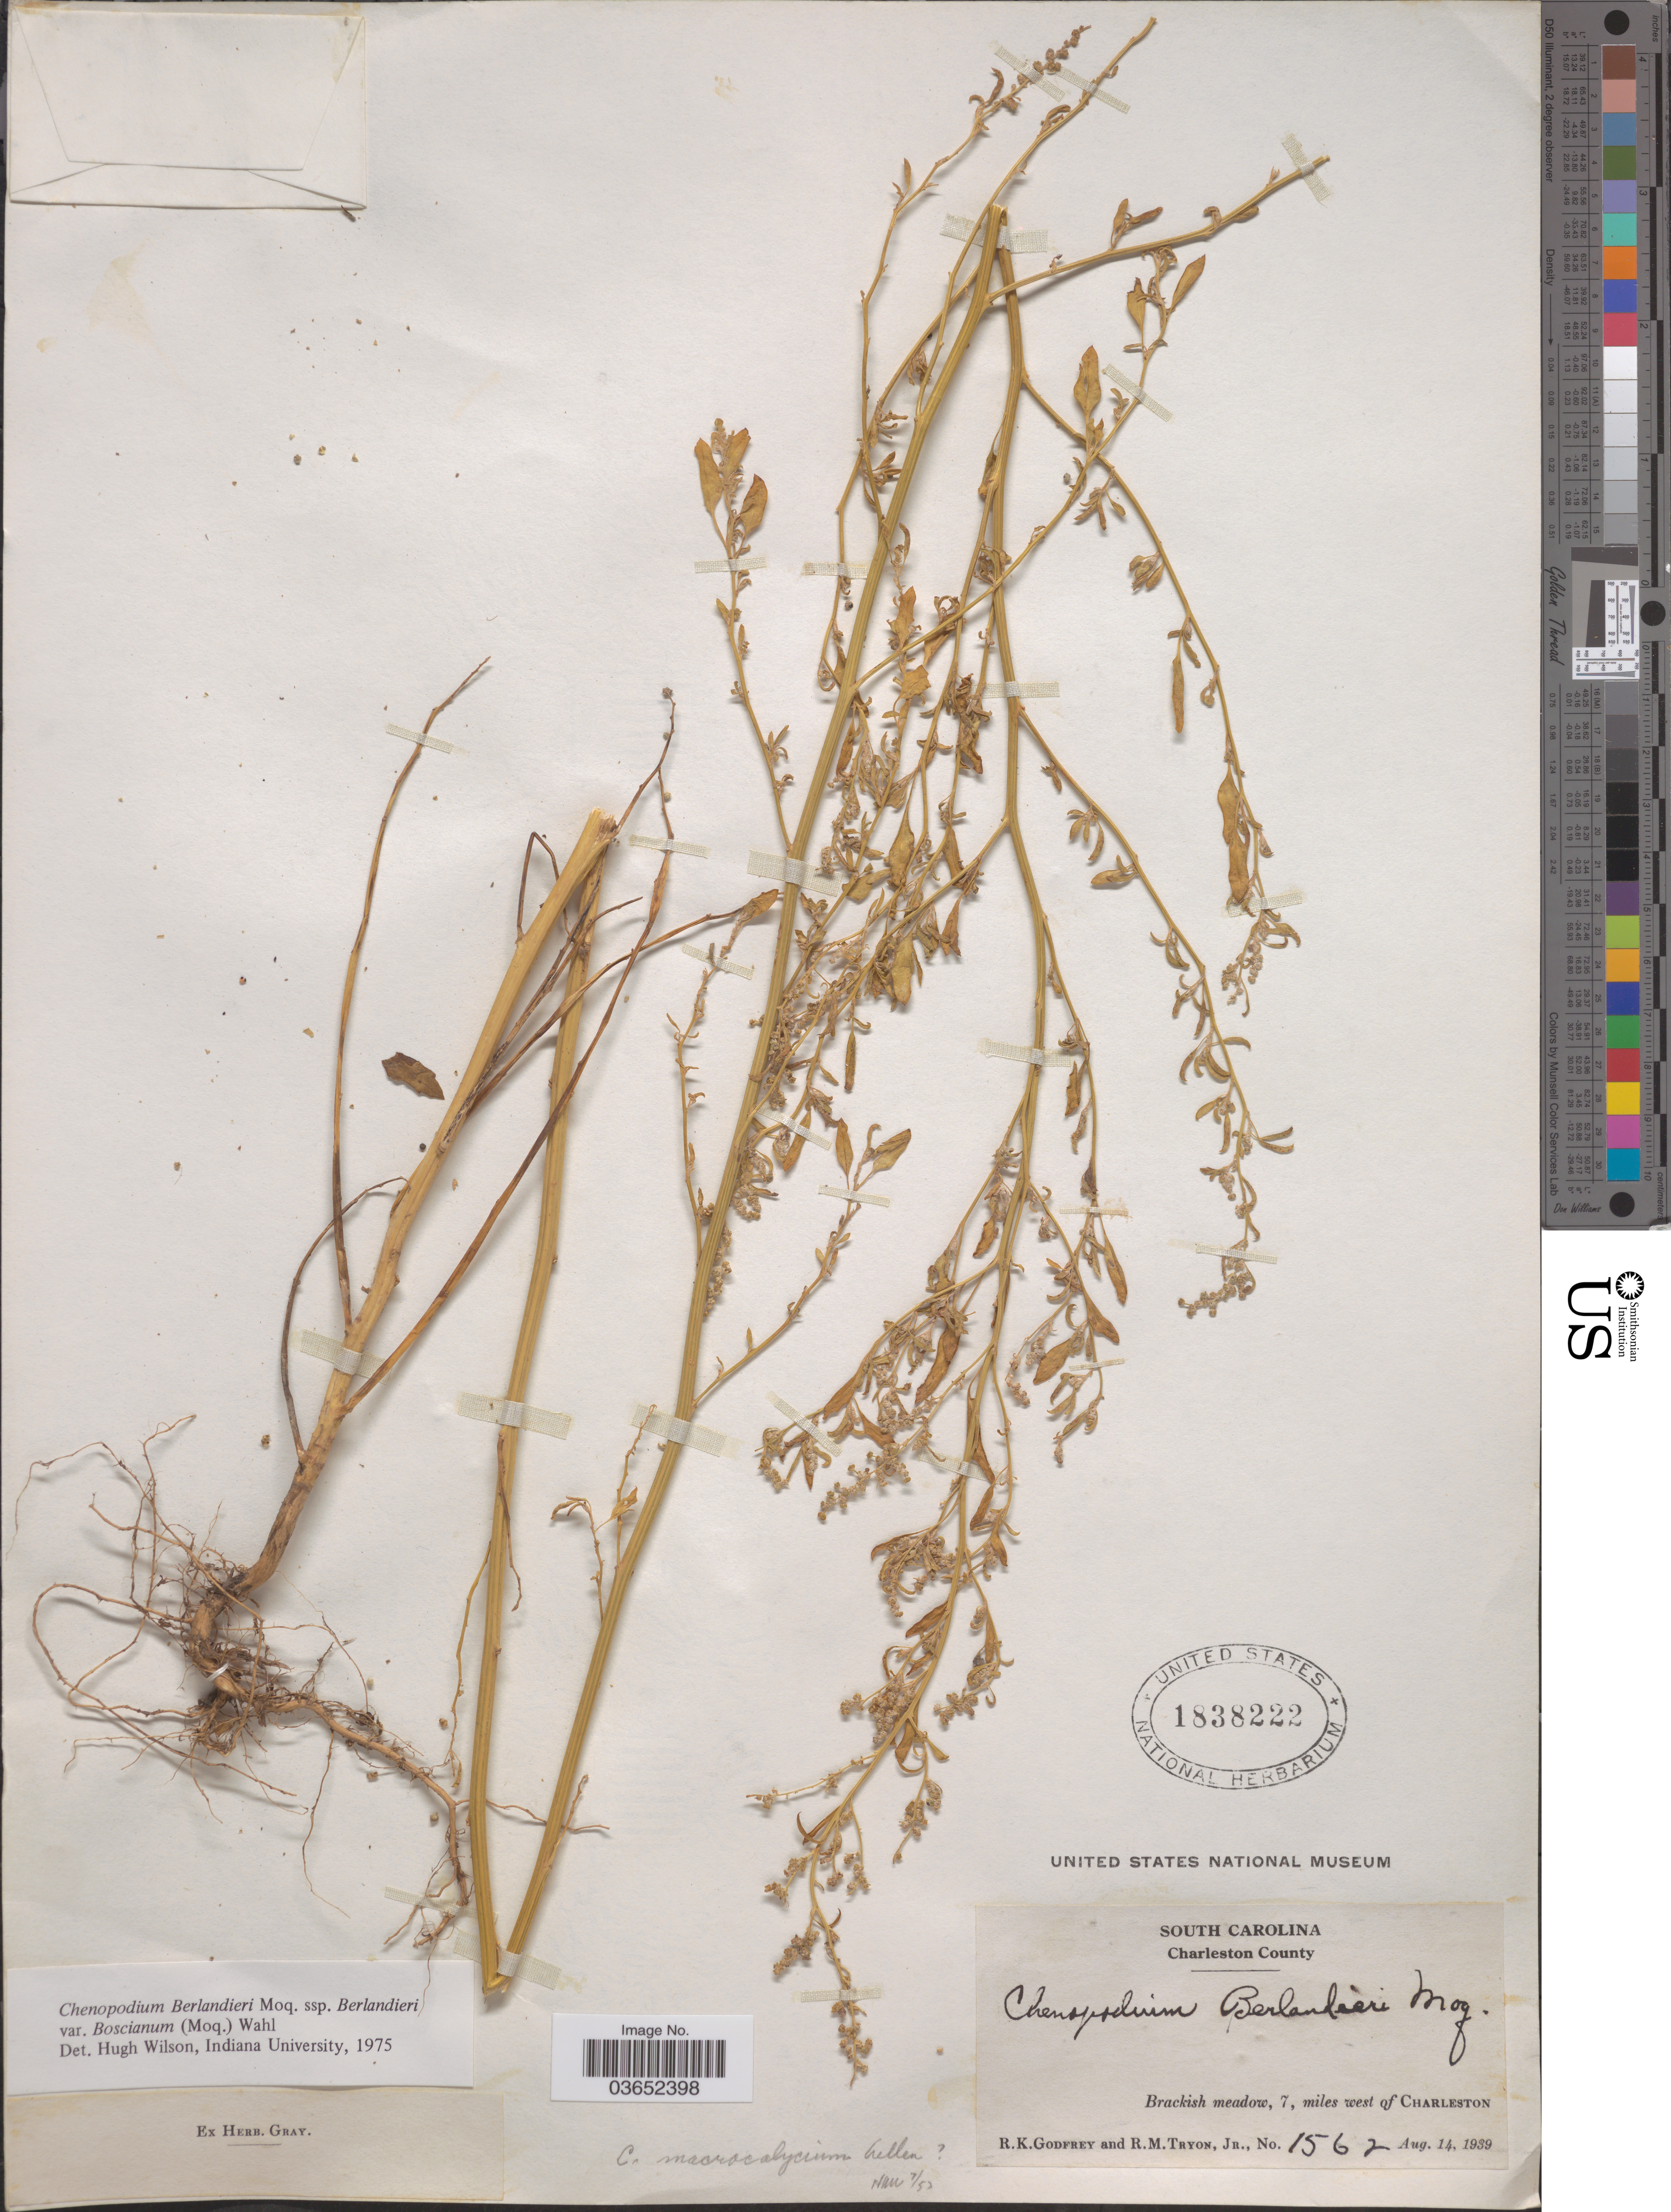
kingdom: Plantae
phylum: Tracheophyta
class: Magnoliopsida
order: Caryophyllales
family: Amaranthaceae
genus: Chenopodium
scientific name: Chenopodium berlandieri var. boscianum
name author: (Moq.) Wahl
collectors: R. K. Godfrey & R. Tryon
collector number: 1562*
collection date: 1939-08-14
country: United States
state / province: South Carolina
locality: Charleston County. Brackish meadow, 7, miles west of Charleston.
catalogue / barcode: US 1838222